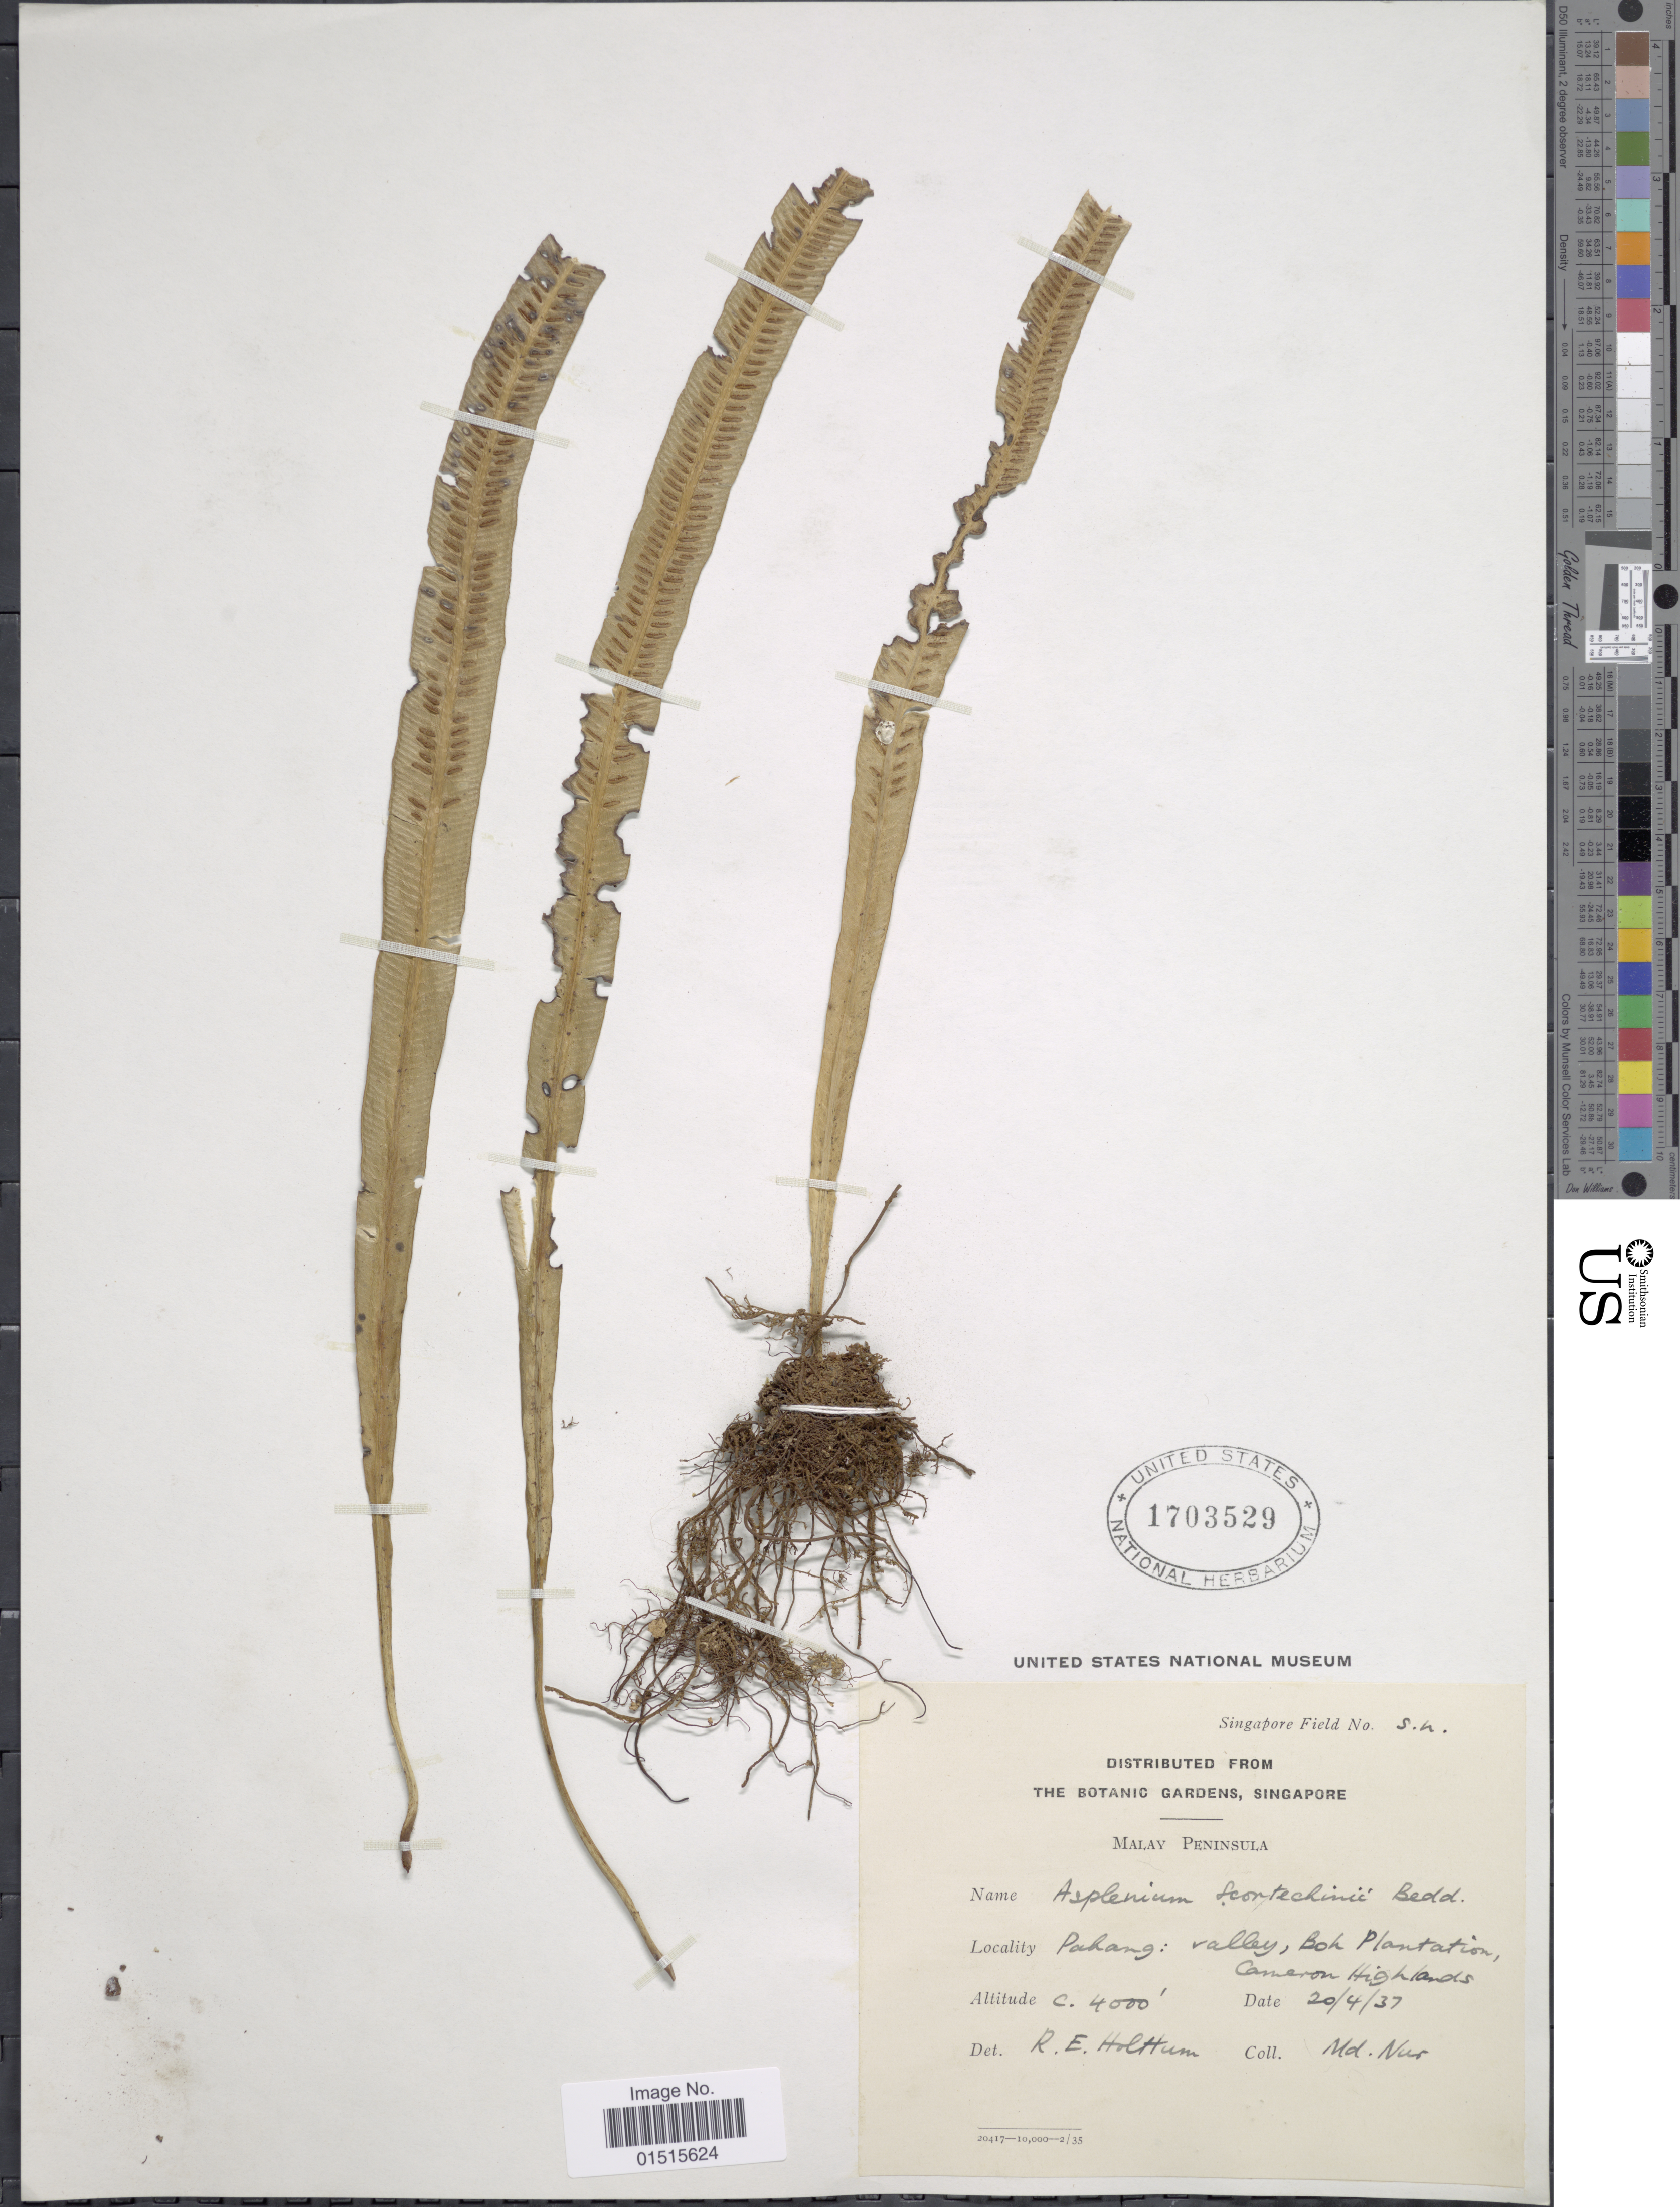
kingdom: Plantae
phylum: Tracheophyta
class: Polypodiopsida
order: Polypodiales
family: Aspleniaceae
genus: Asplenium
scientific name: Asplenium scortechinii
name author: Bedd.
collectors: M. Nur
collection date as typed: Transcribed d/m/y: 20/4/37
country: Malaysia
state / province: Pahang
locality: Malay Peninsula, Valley, Boh Plantation, Cameron Highlands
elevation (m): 1219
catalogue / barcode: US 1703529